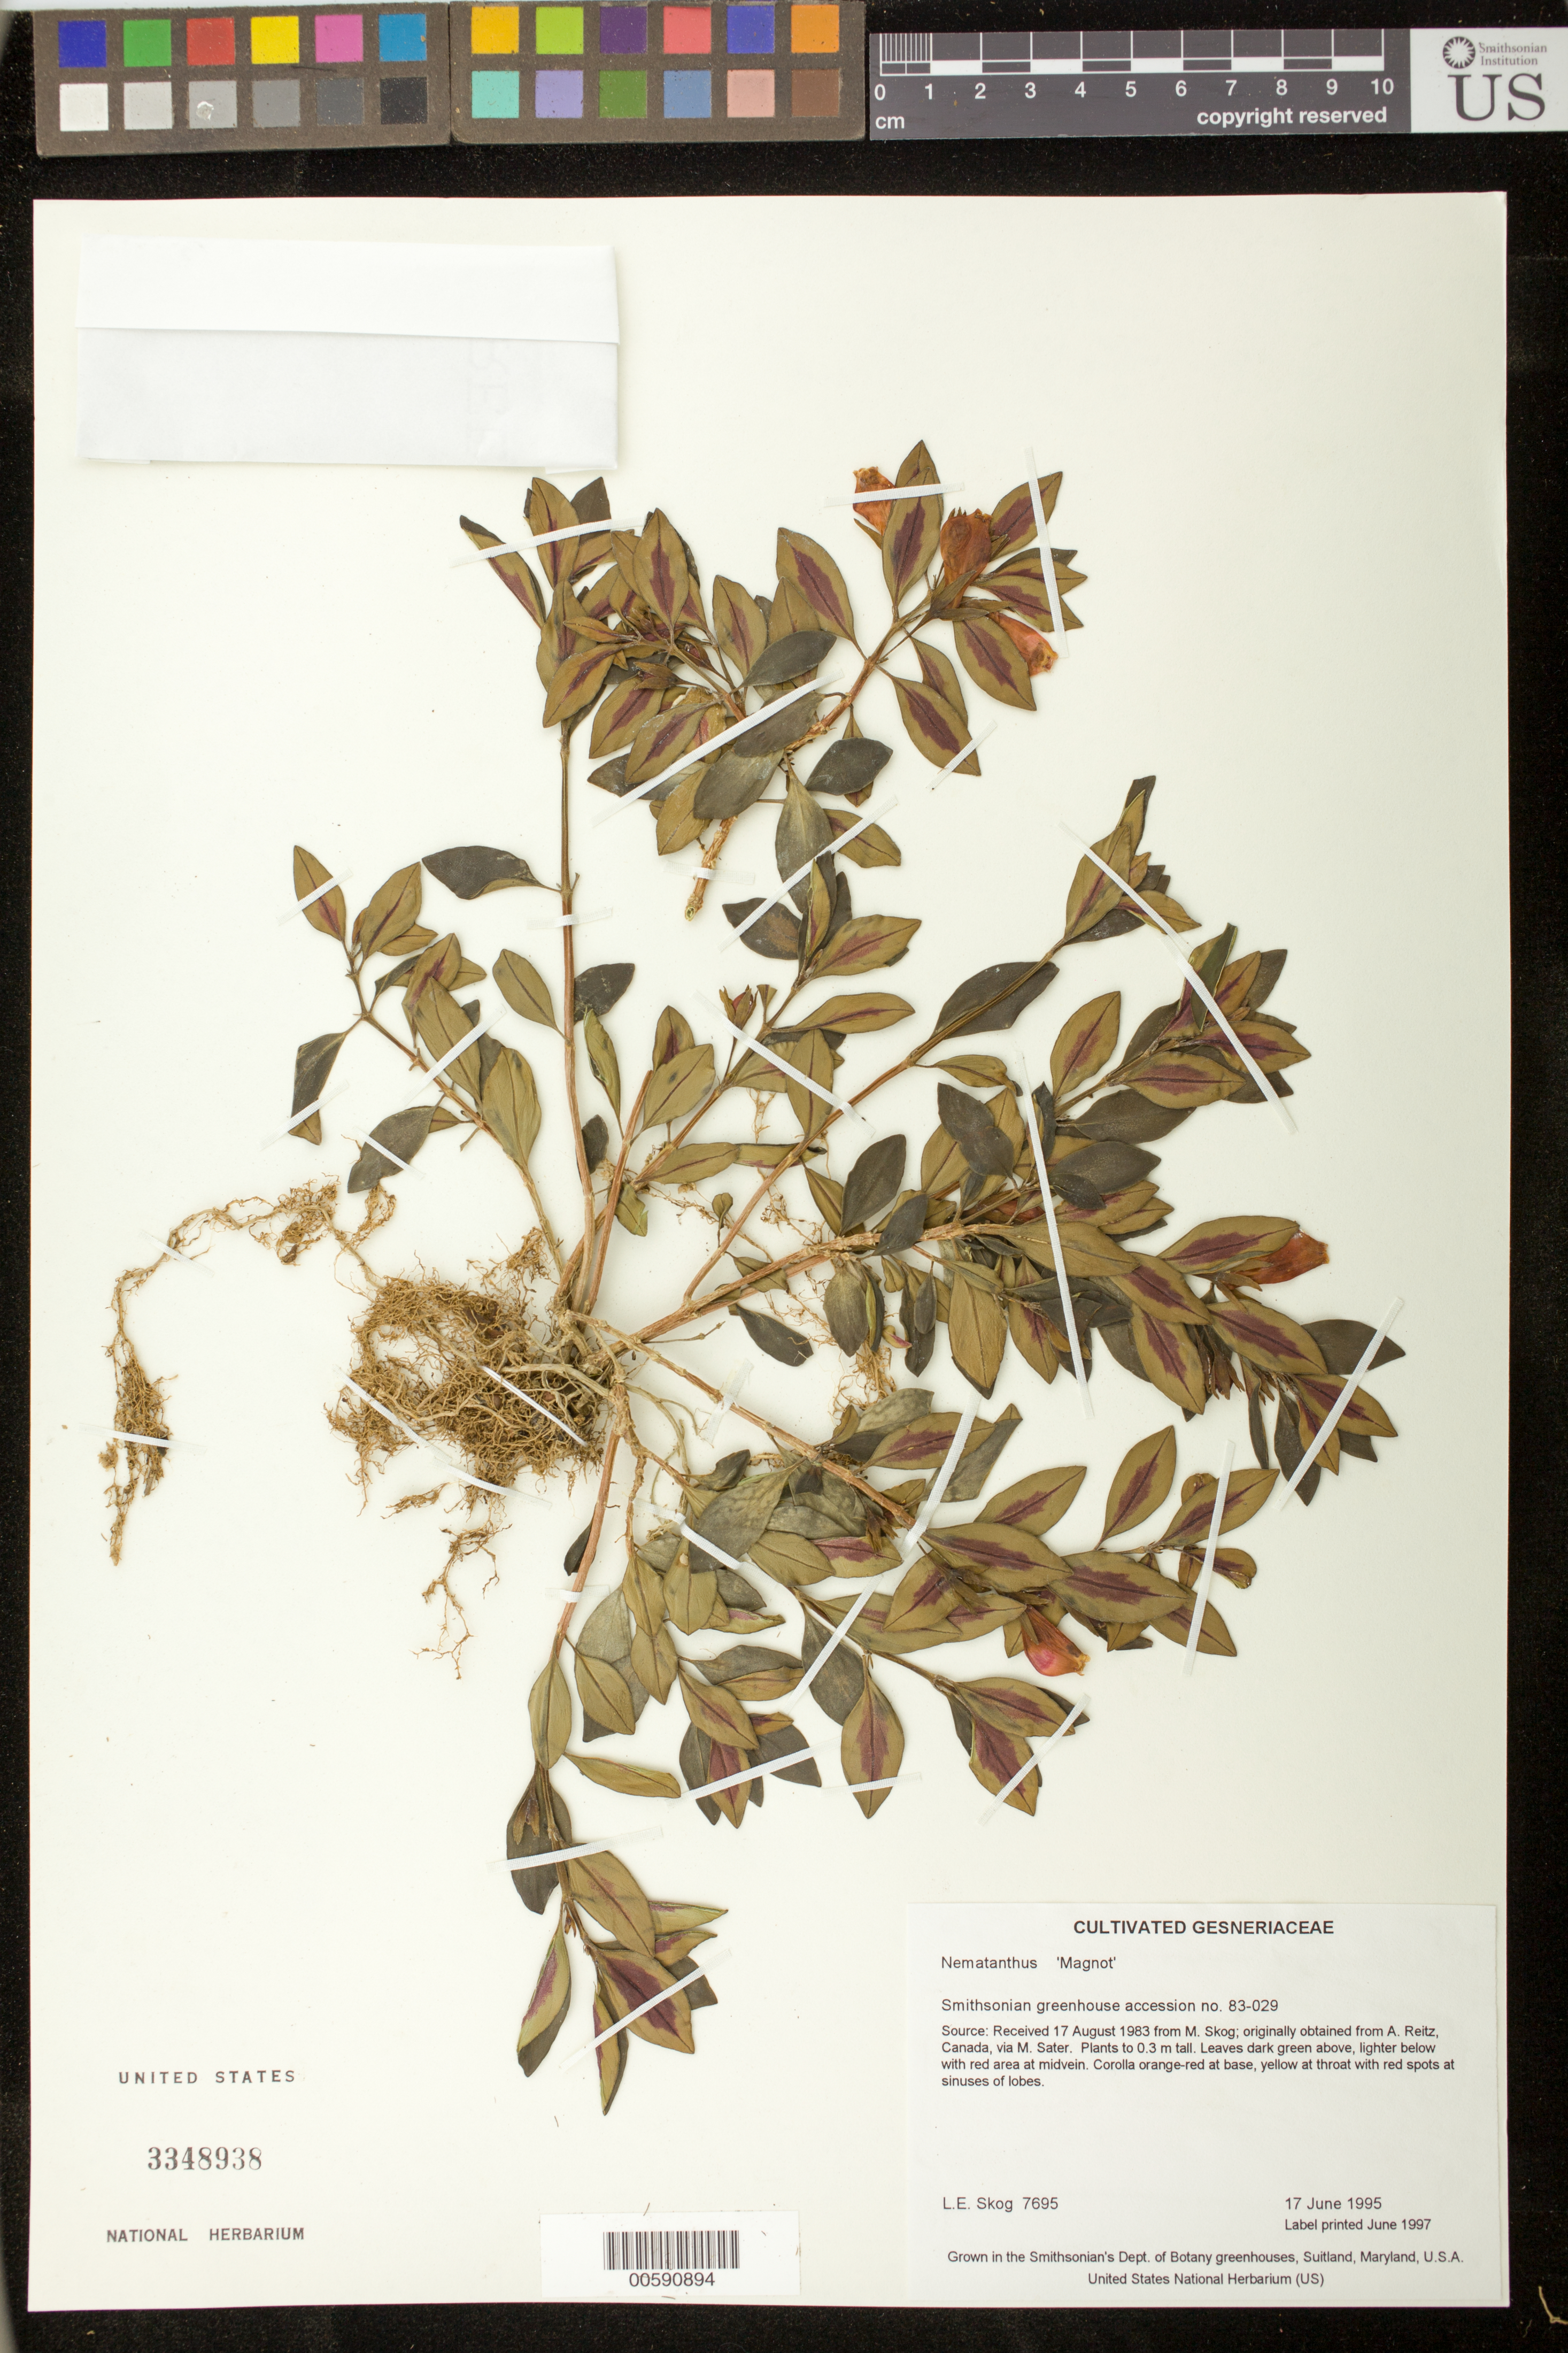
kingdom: Plantae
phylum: Tracheophyta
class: Magnoliopsida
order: Lamiales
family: Gesneriaceae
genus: Nematanthus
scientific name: Nematanthus 'Magnot'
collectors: L. E. Skog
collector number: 7695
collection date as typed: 17 Jun 1995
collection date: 1995-06-17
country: United States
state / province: Maryland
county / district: Prince George's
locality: Grown in the Smithsonian's Dept. of Botany greenhouses, Suitland, Maryland, U.S.A.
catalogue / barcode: US 3348938